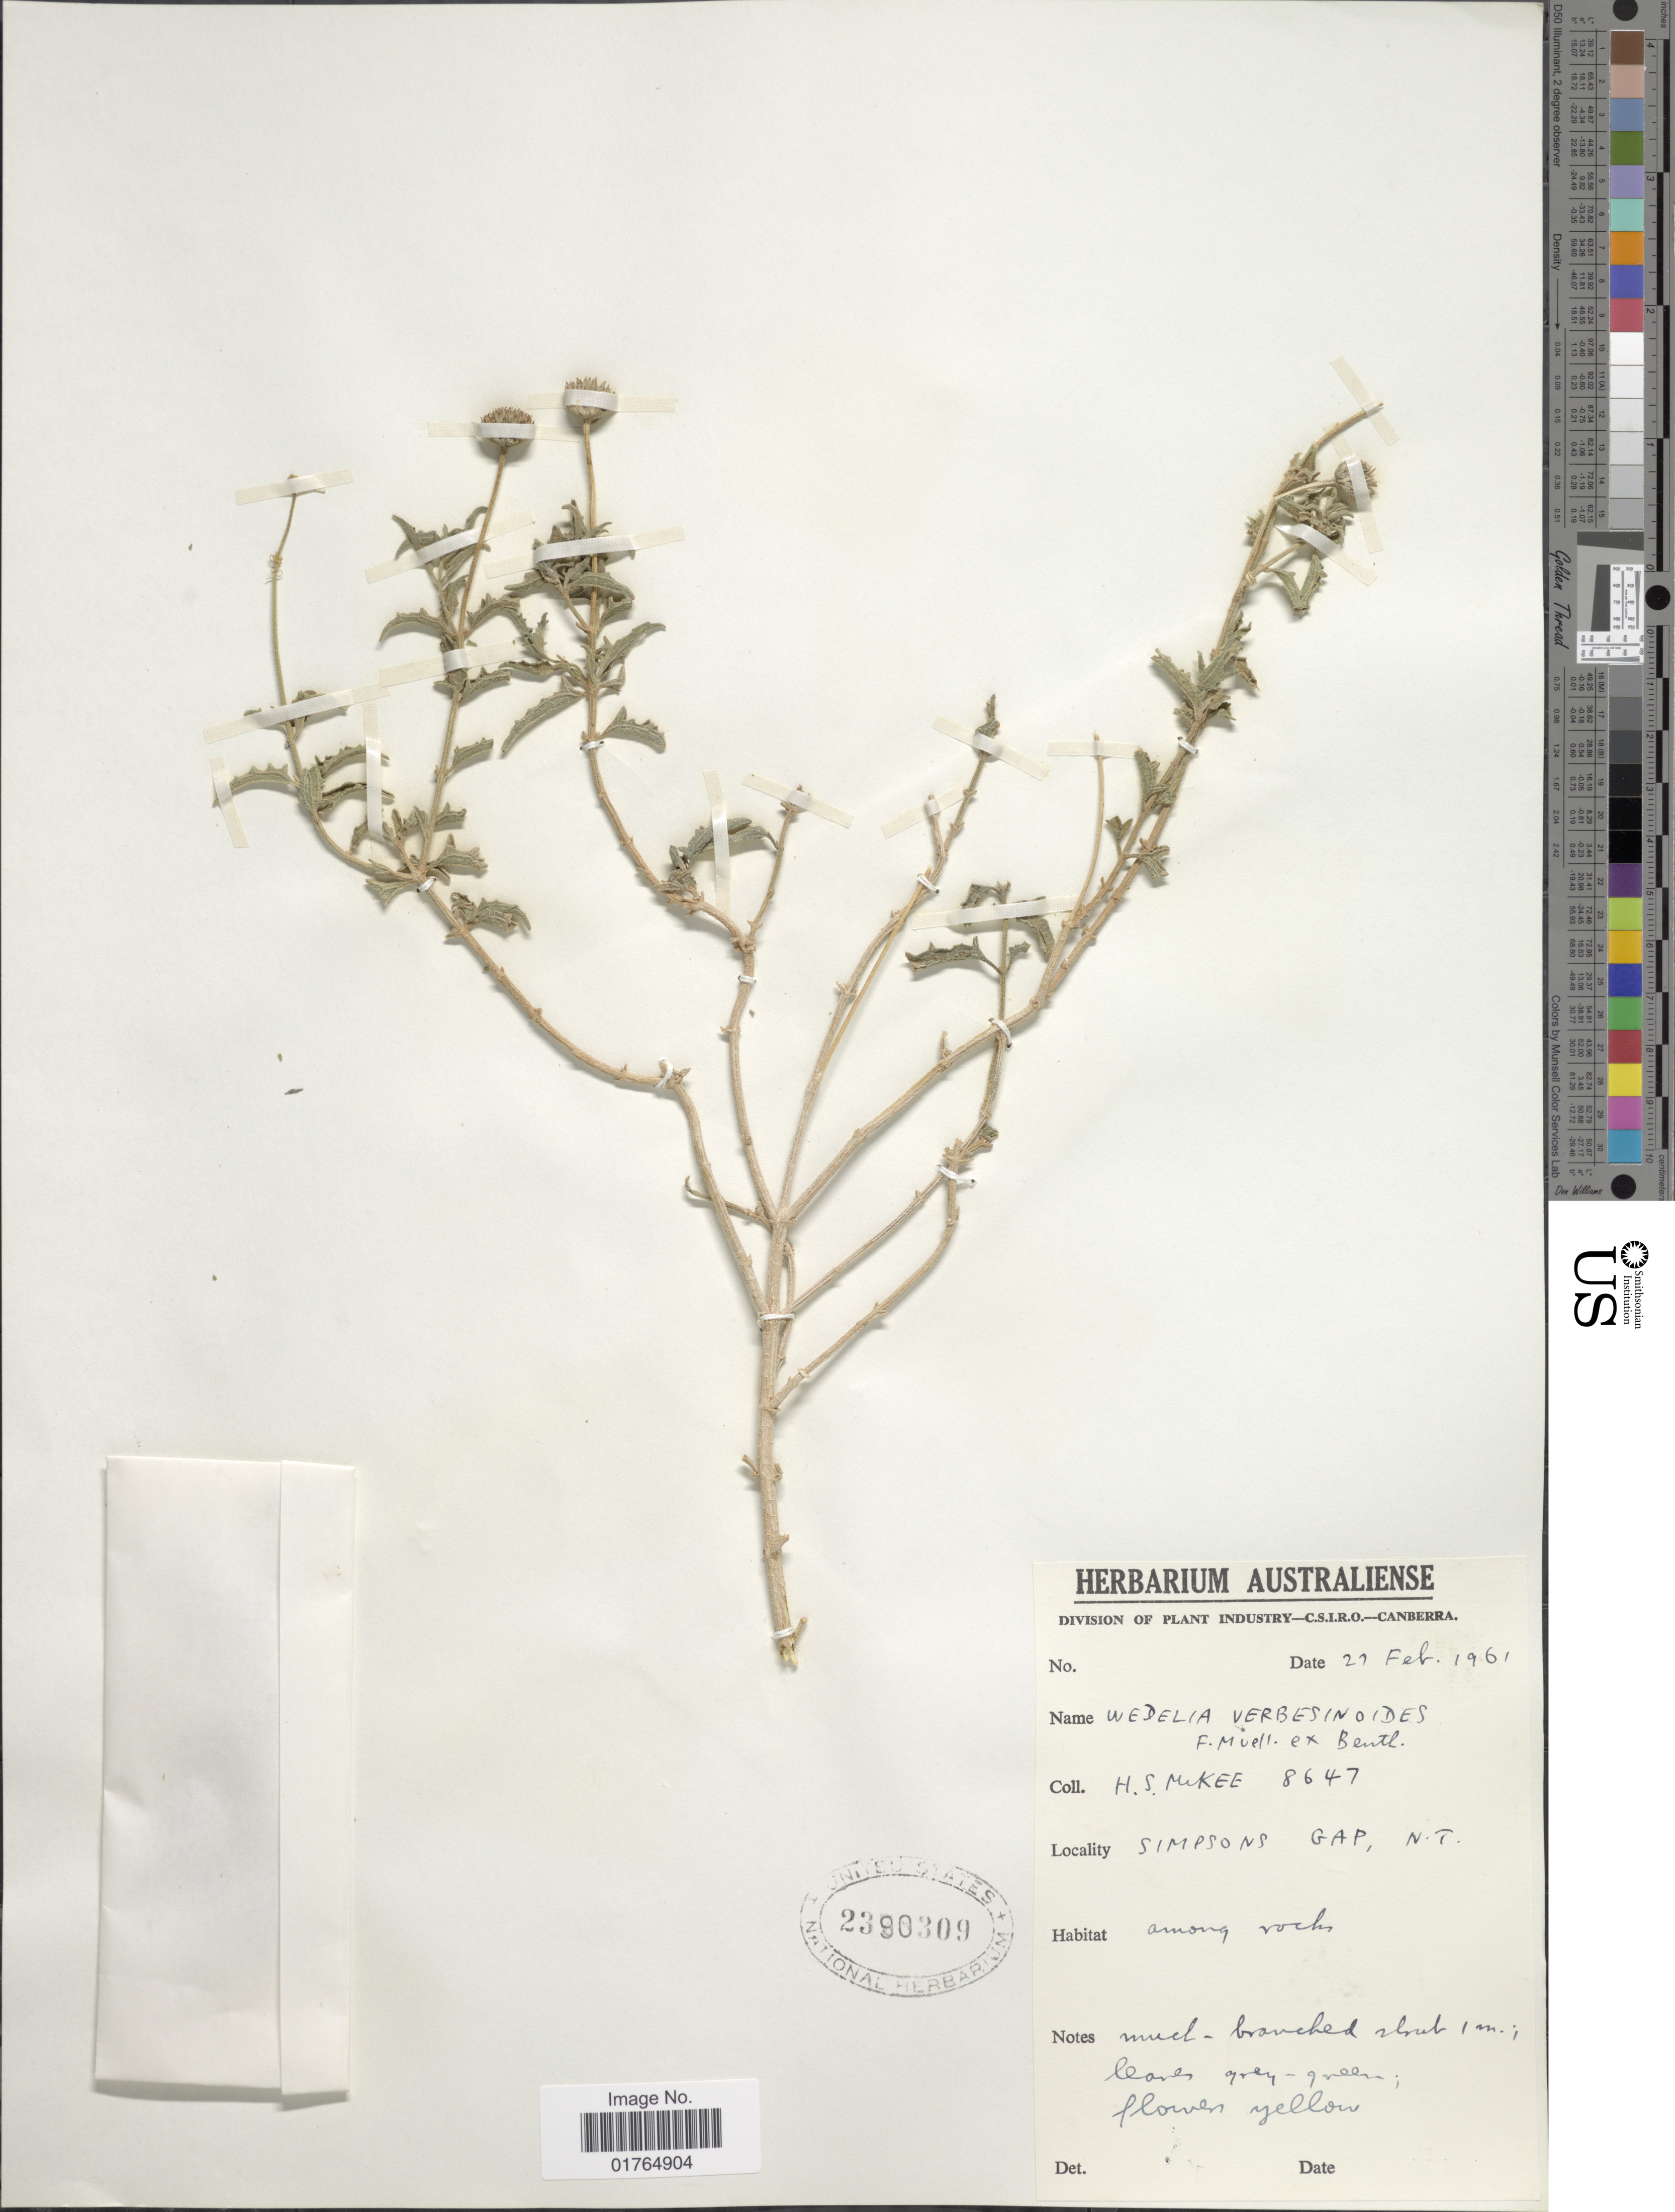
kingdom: Plantae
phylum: Tracheophyta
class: Magnoliopsida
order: Asterales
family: Asteraceae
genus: Wedelia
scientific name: Wedelia verbesenoides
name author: F. Muell. ex Benth.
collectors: H. S. McKee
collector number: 8647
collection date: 1961-02-22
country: Canada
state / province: Northwest Territories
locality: Simpsons Gap, N. T.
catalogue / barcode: US 2390309